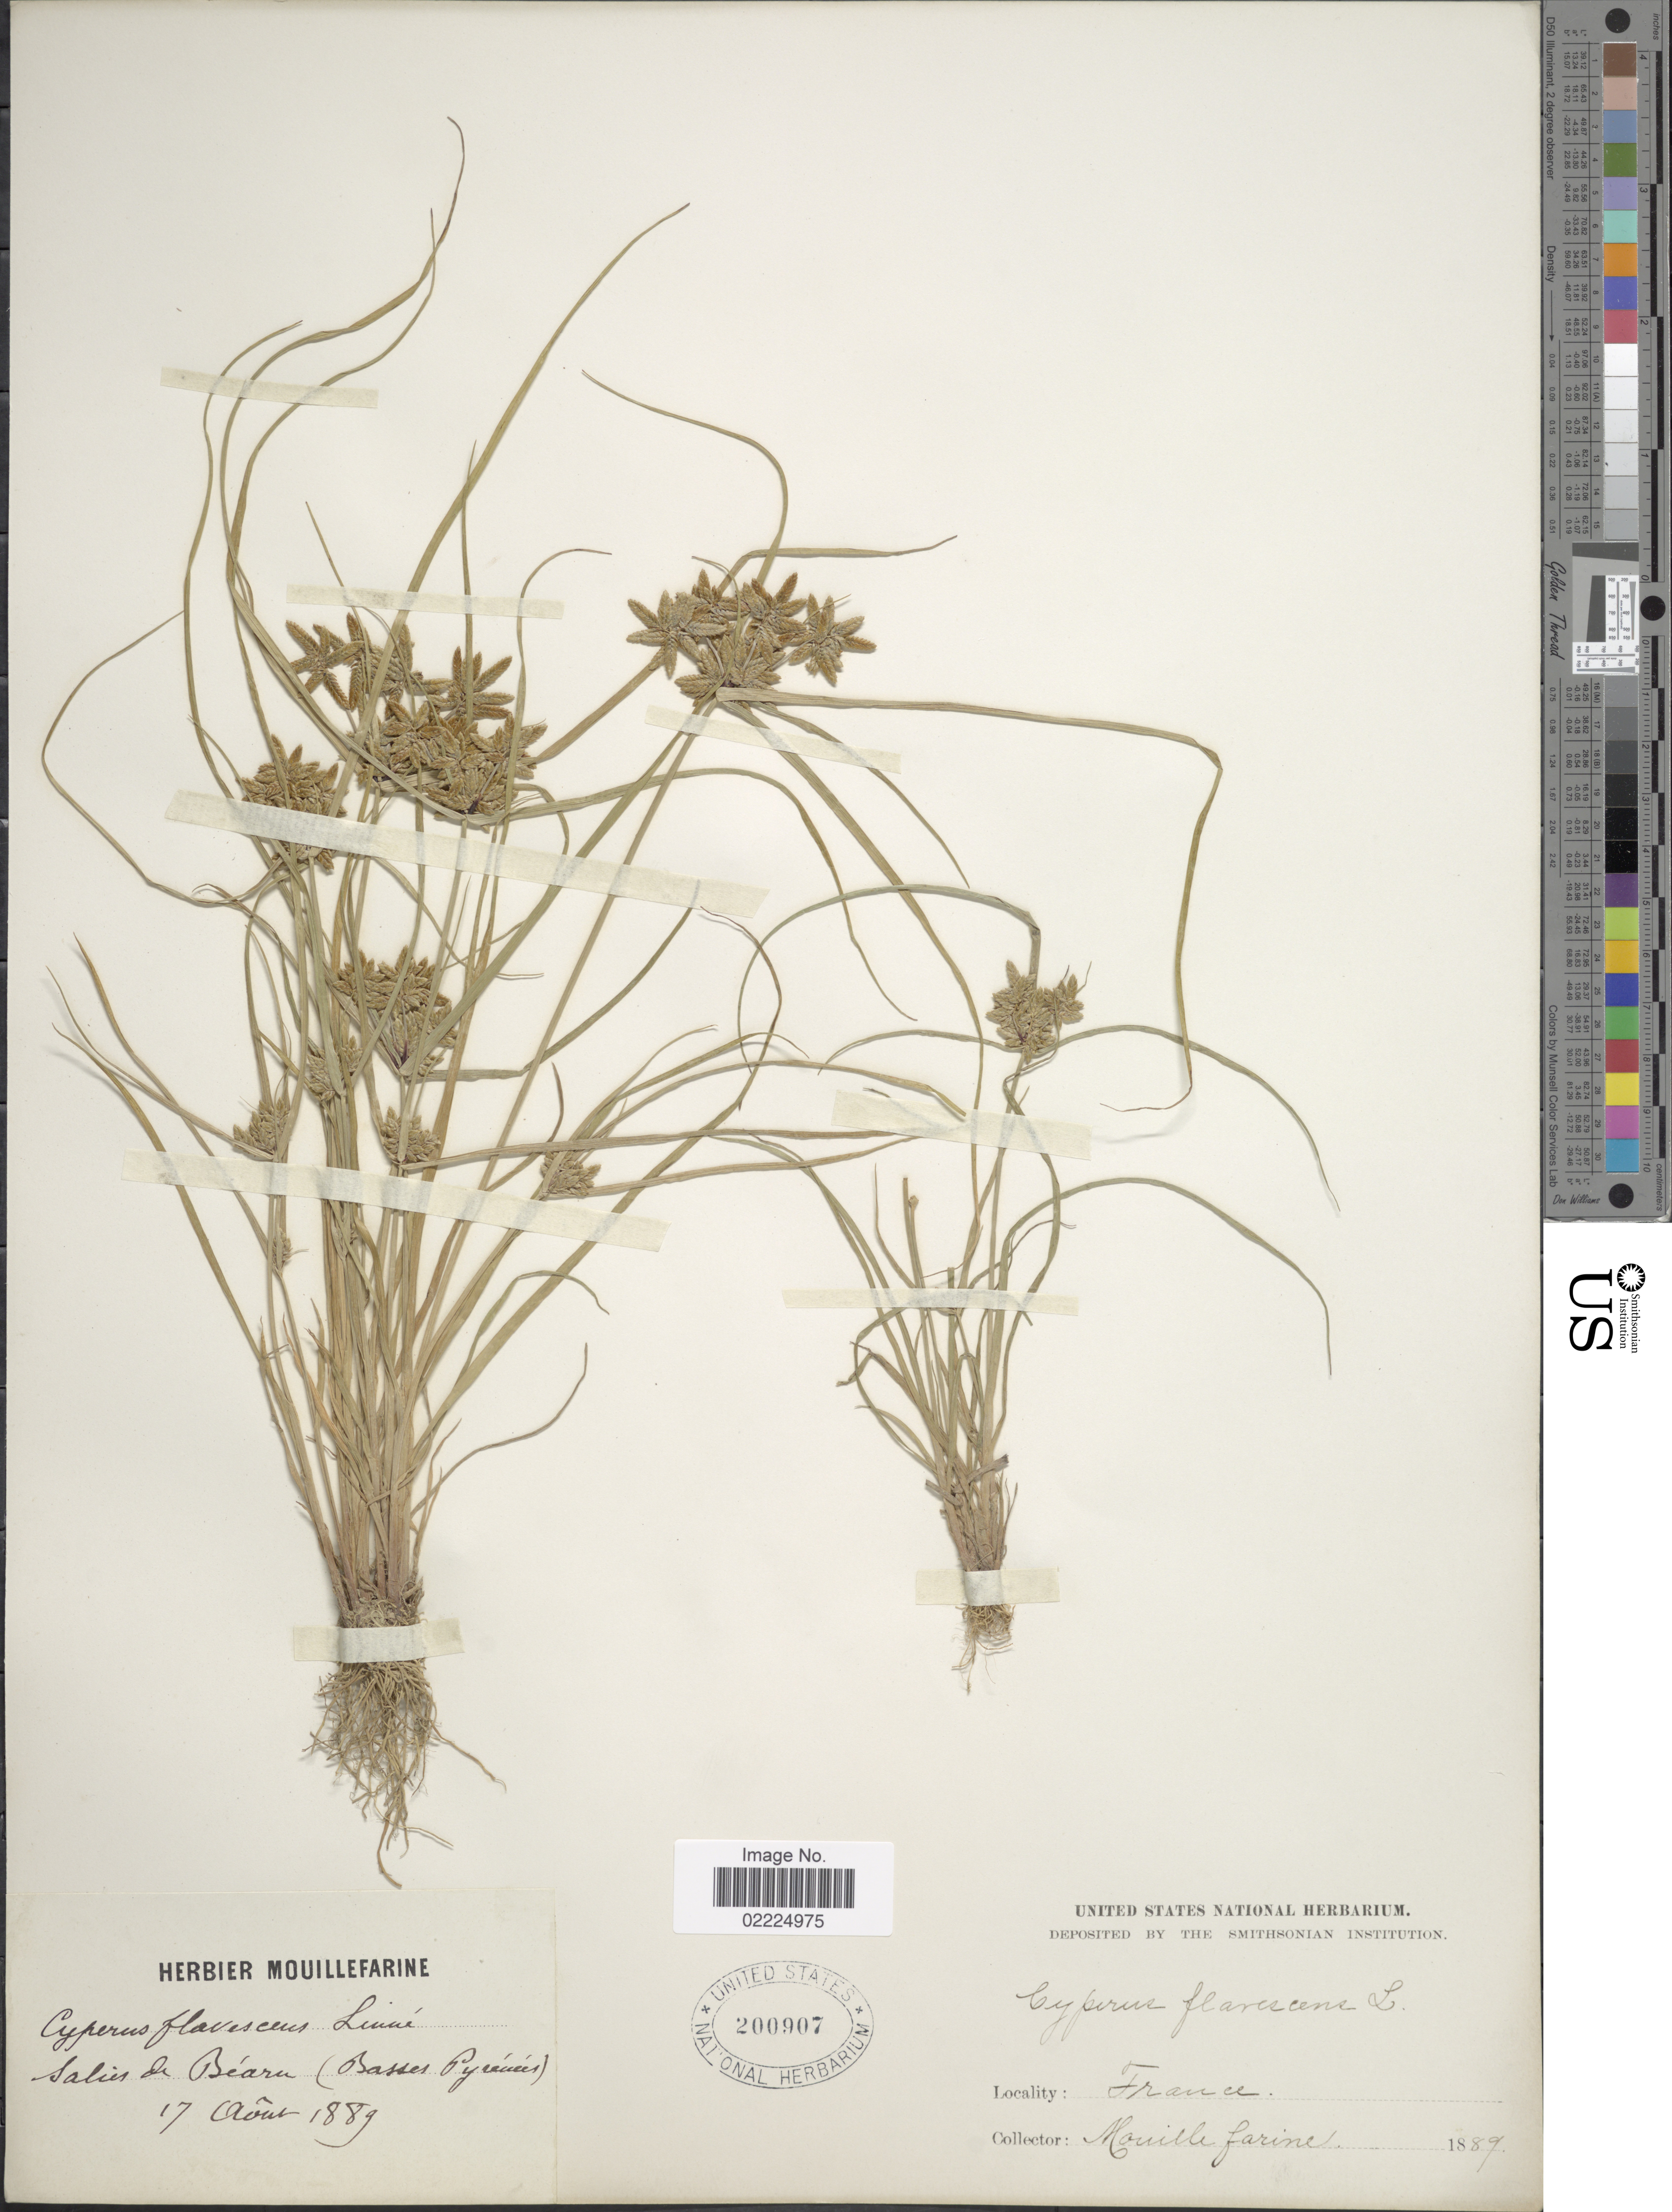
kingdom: Plantae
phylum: Tracheophyta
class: Liliopsida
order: Poales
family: Cyperaceae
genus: Cyperus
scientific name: Cyperus flavescens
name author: L.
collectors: A. Mouillefarine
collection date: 1889-08-17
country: France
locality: Salis de Béarn (Basses Pyrenées)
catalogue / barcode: US 200907